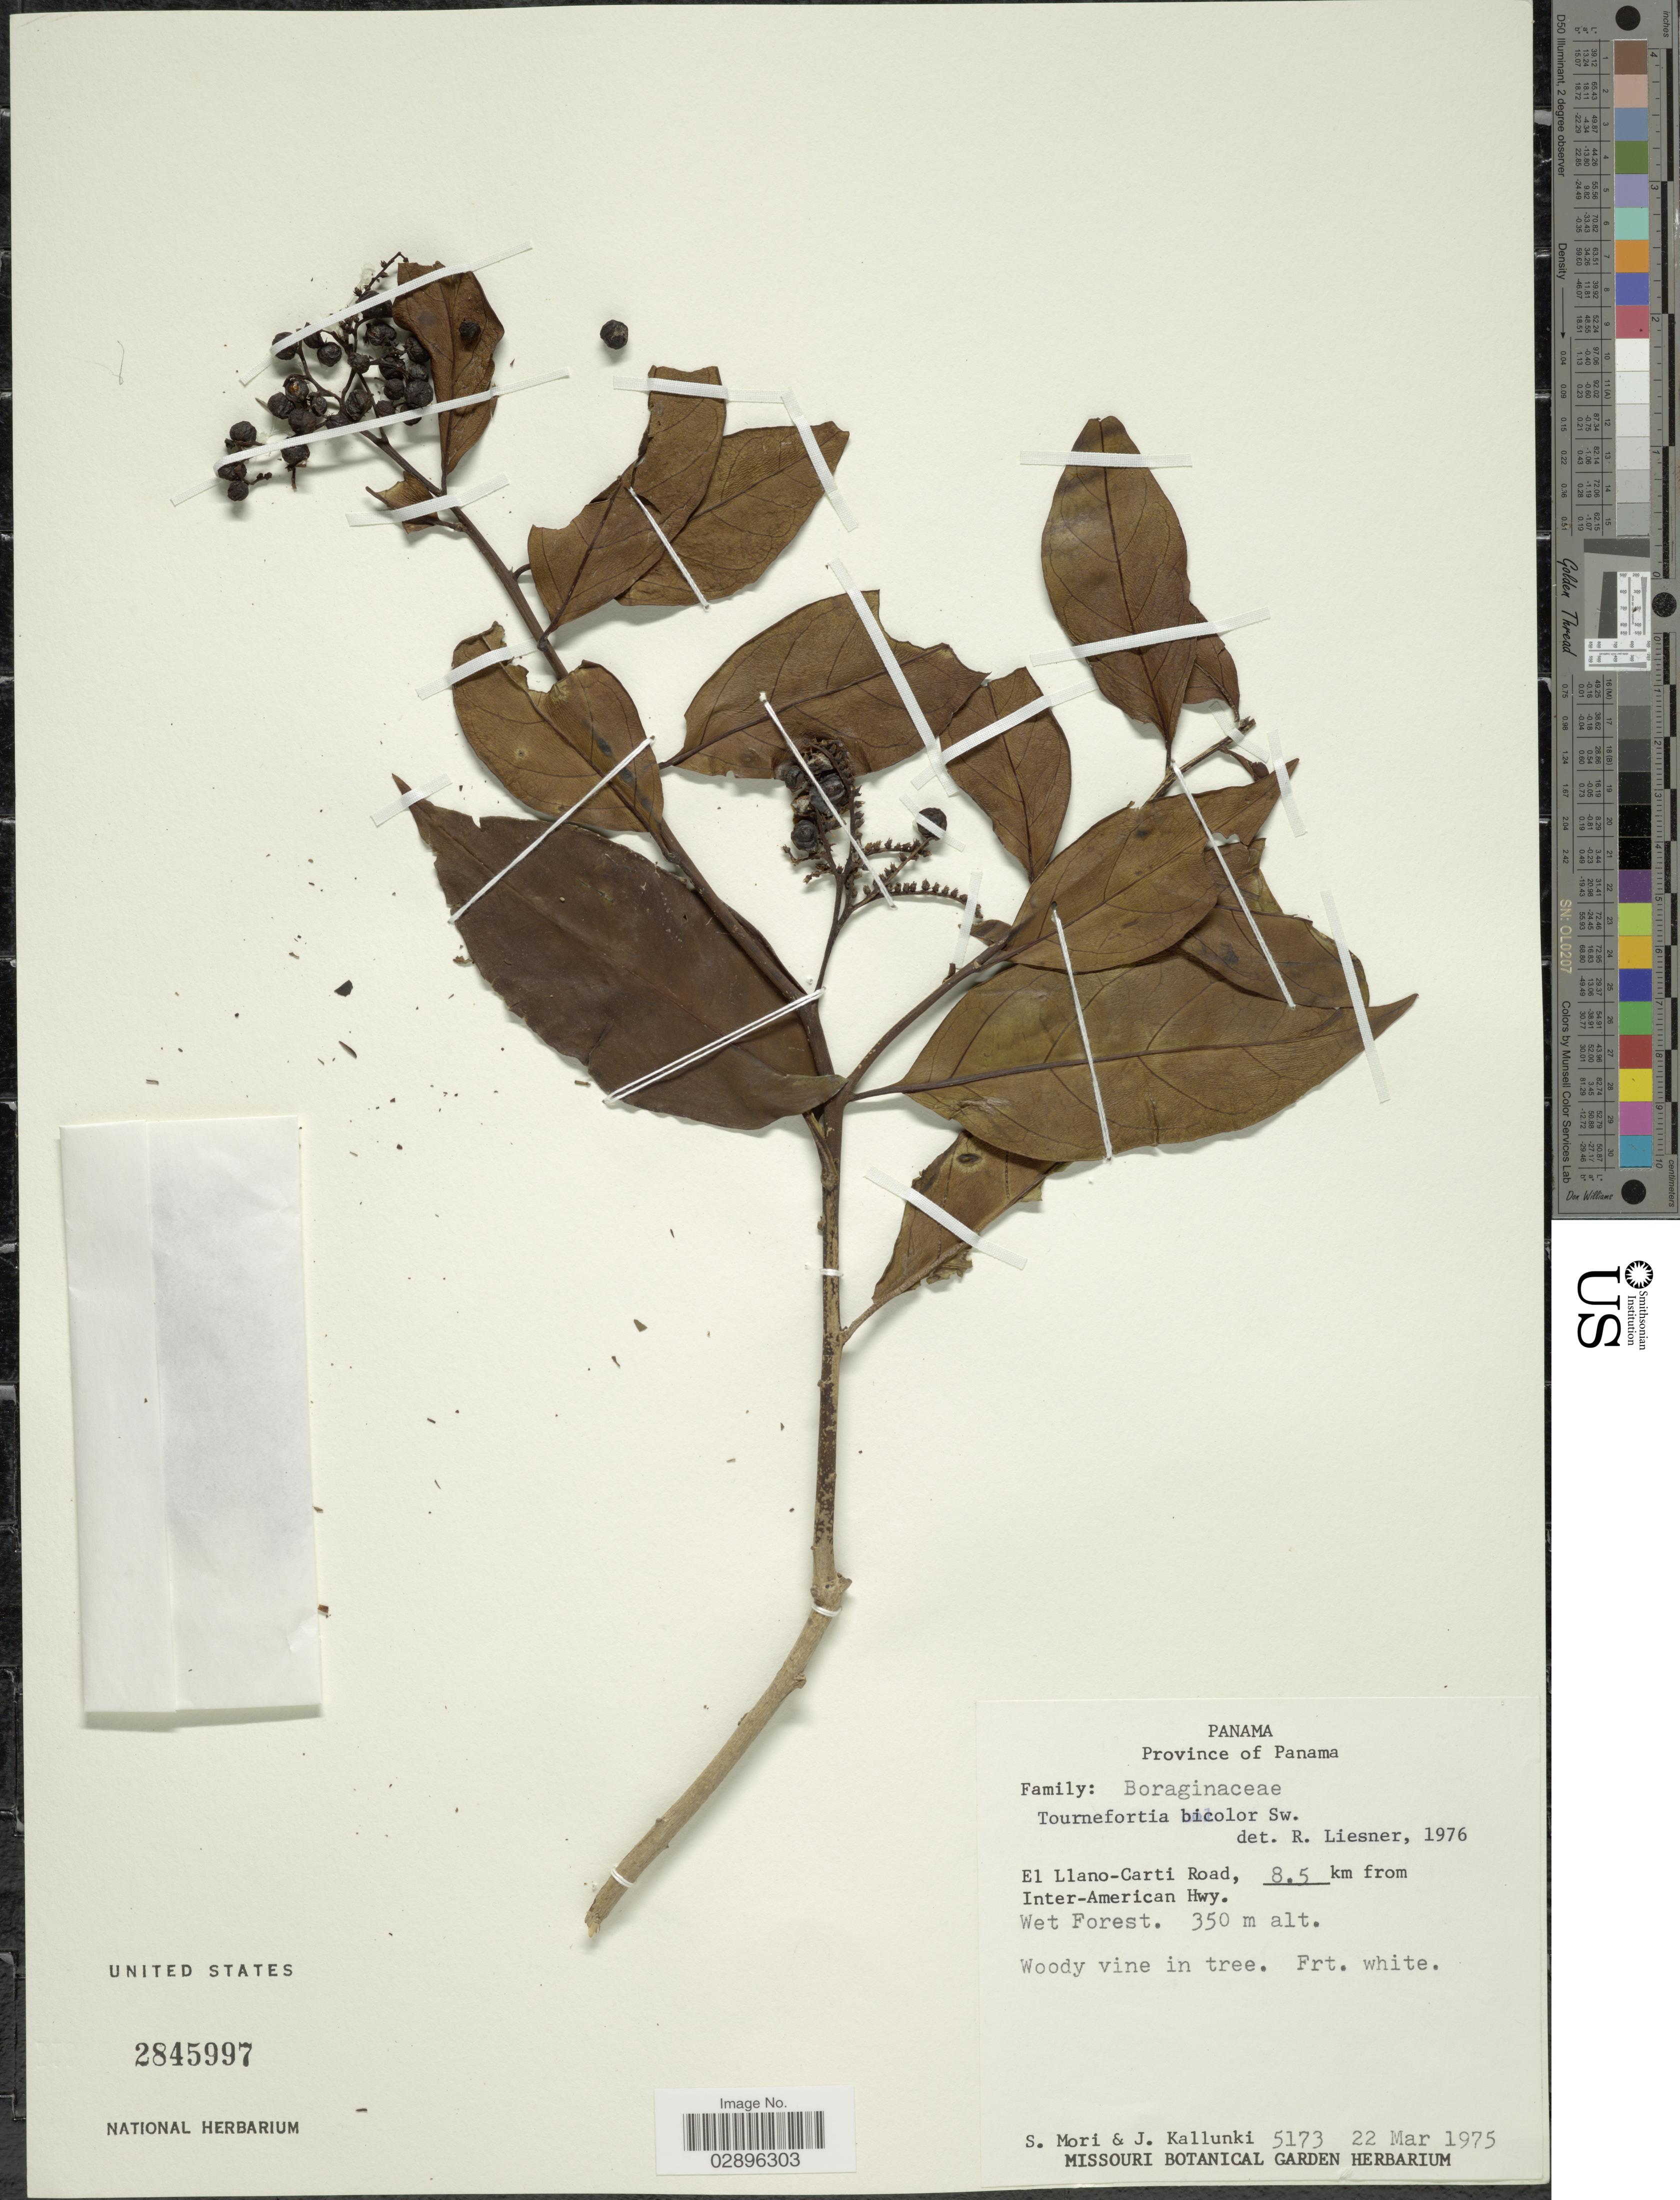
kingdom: Plantae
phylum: Tracheophyta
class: Magnoliopsida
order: Boraginales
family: Heliotropiaceae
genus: Tournefortia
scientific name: Tournefortia bicolor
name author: Sw.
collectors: S. Mori & J. Kallunki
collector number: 5173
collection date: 1975-03-22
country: Panama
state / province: Panamá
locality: El Llano-Carti Road, 8.5 km from Inter-American Hwy. Wet Forest.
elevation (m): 350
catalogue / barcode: US 2845997